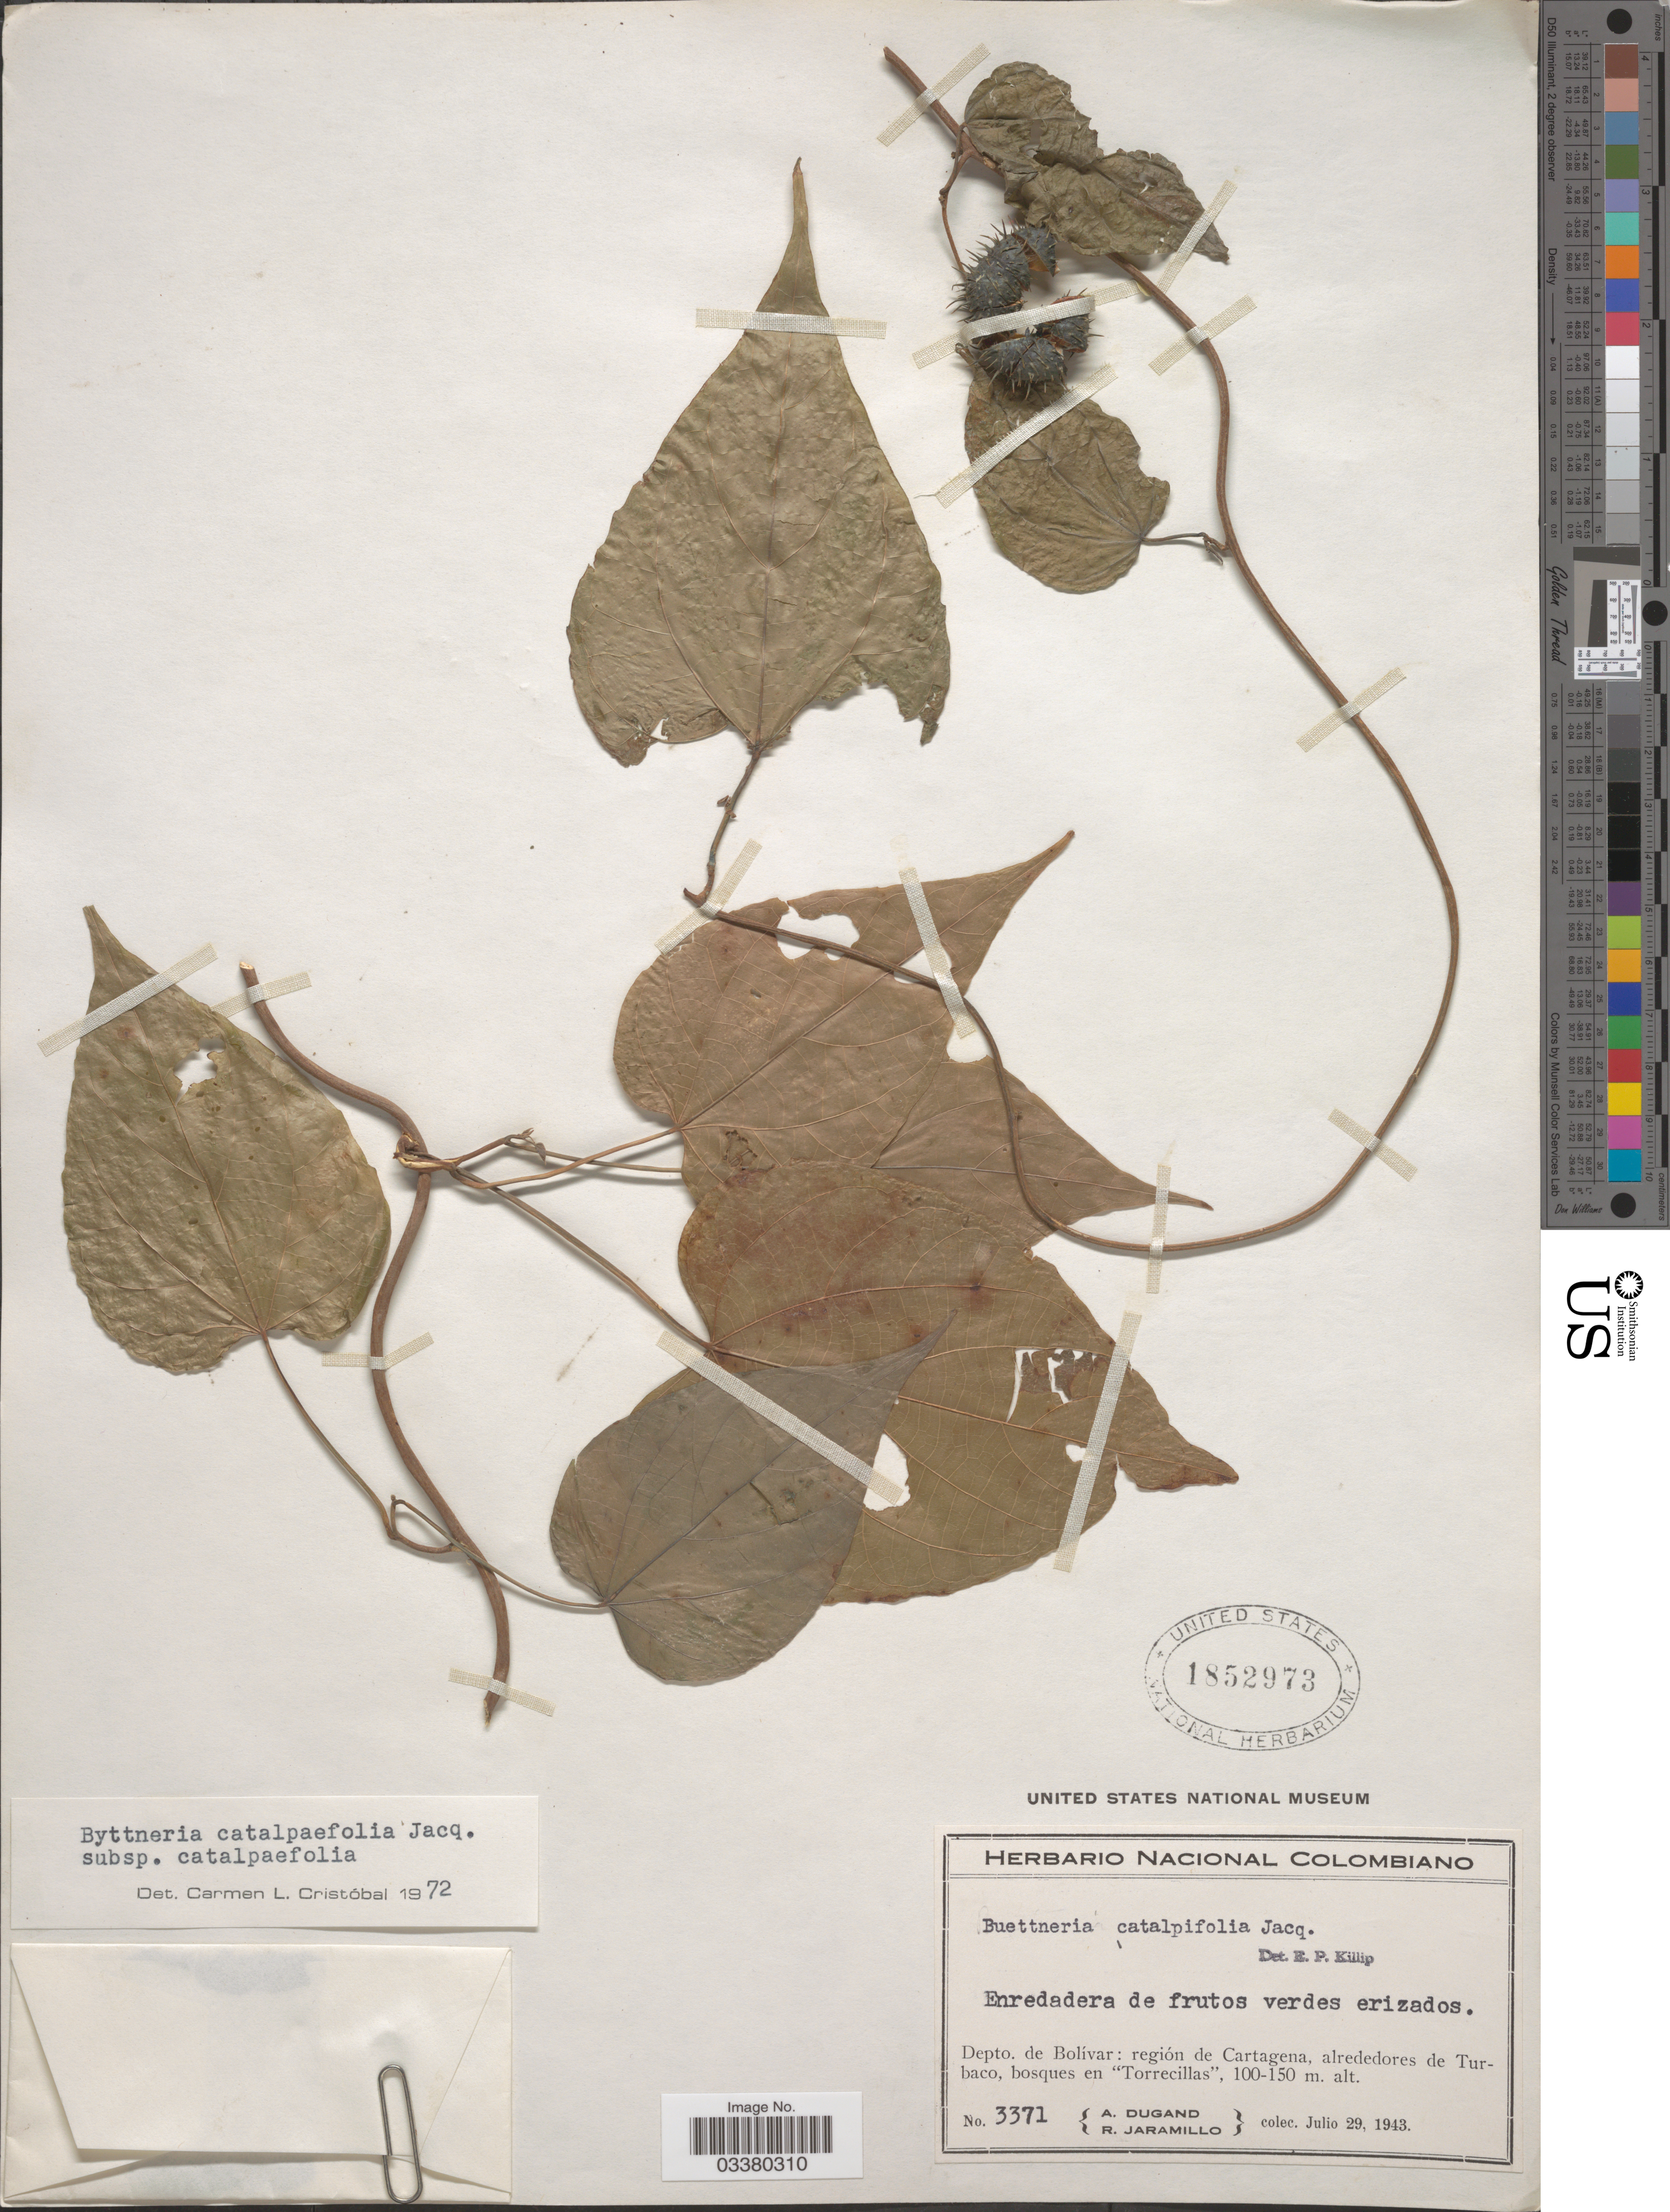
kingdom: Plantae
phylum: Tracheophyta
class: Magnoliopsida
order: Malvales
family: Malvaceae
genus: Byttneria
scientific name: Byttneria catalpifolia subsp. catalpifolia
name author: Jacq.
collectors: A. Dugand & R. Jaramillo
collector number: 3371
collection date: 1943-07-29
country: Colombia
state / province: Bolívar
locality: Depto. de Bolívar: región de Cartagena, alrededores de Turbaco, bosques en "Torrecillas".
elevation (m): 100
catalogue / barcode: US 1852973